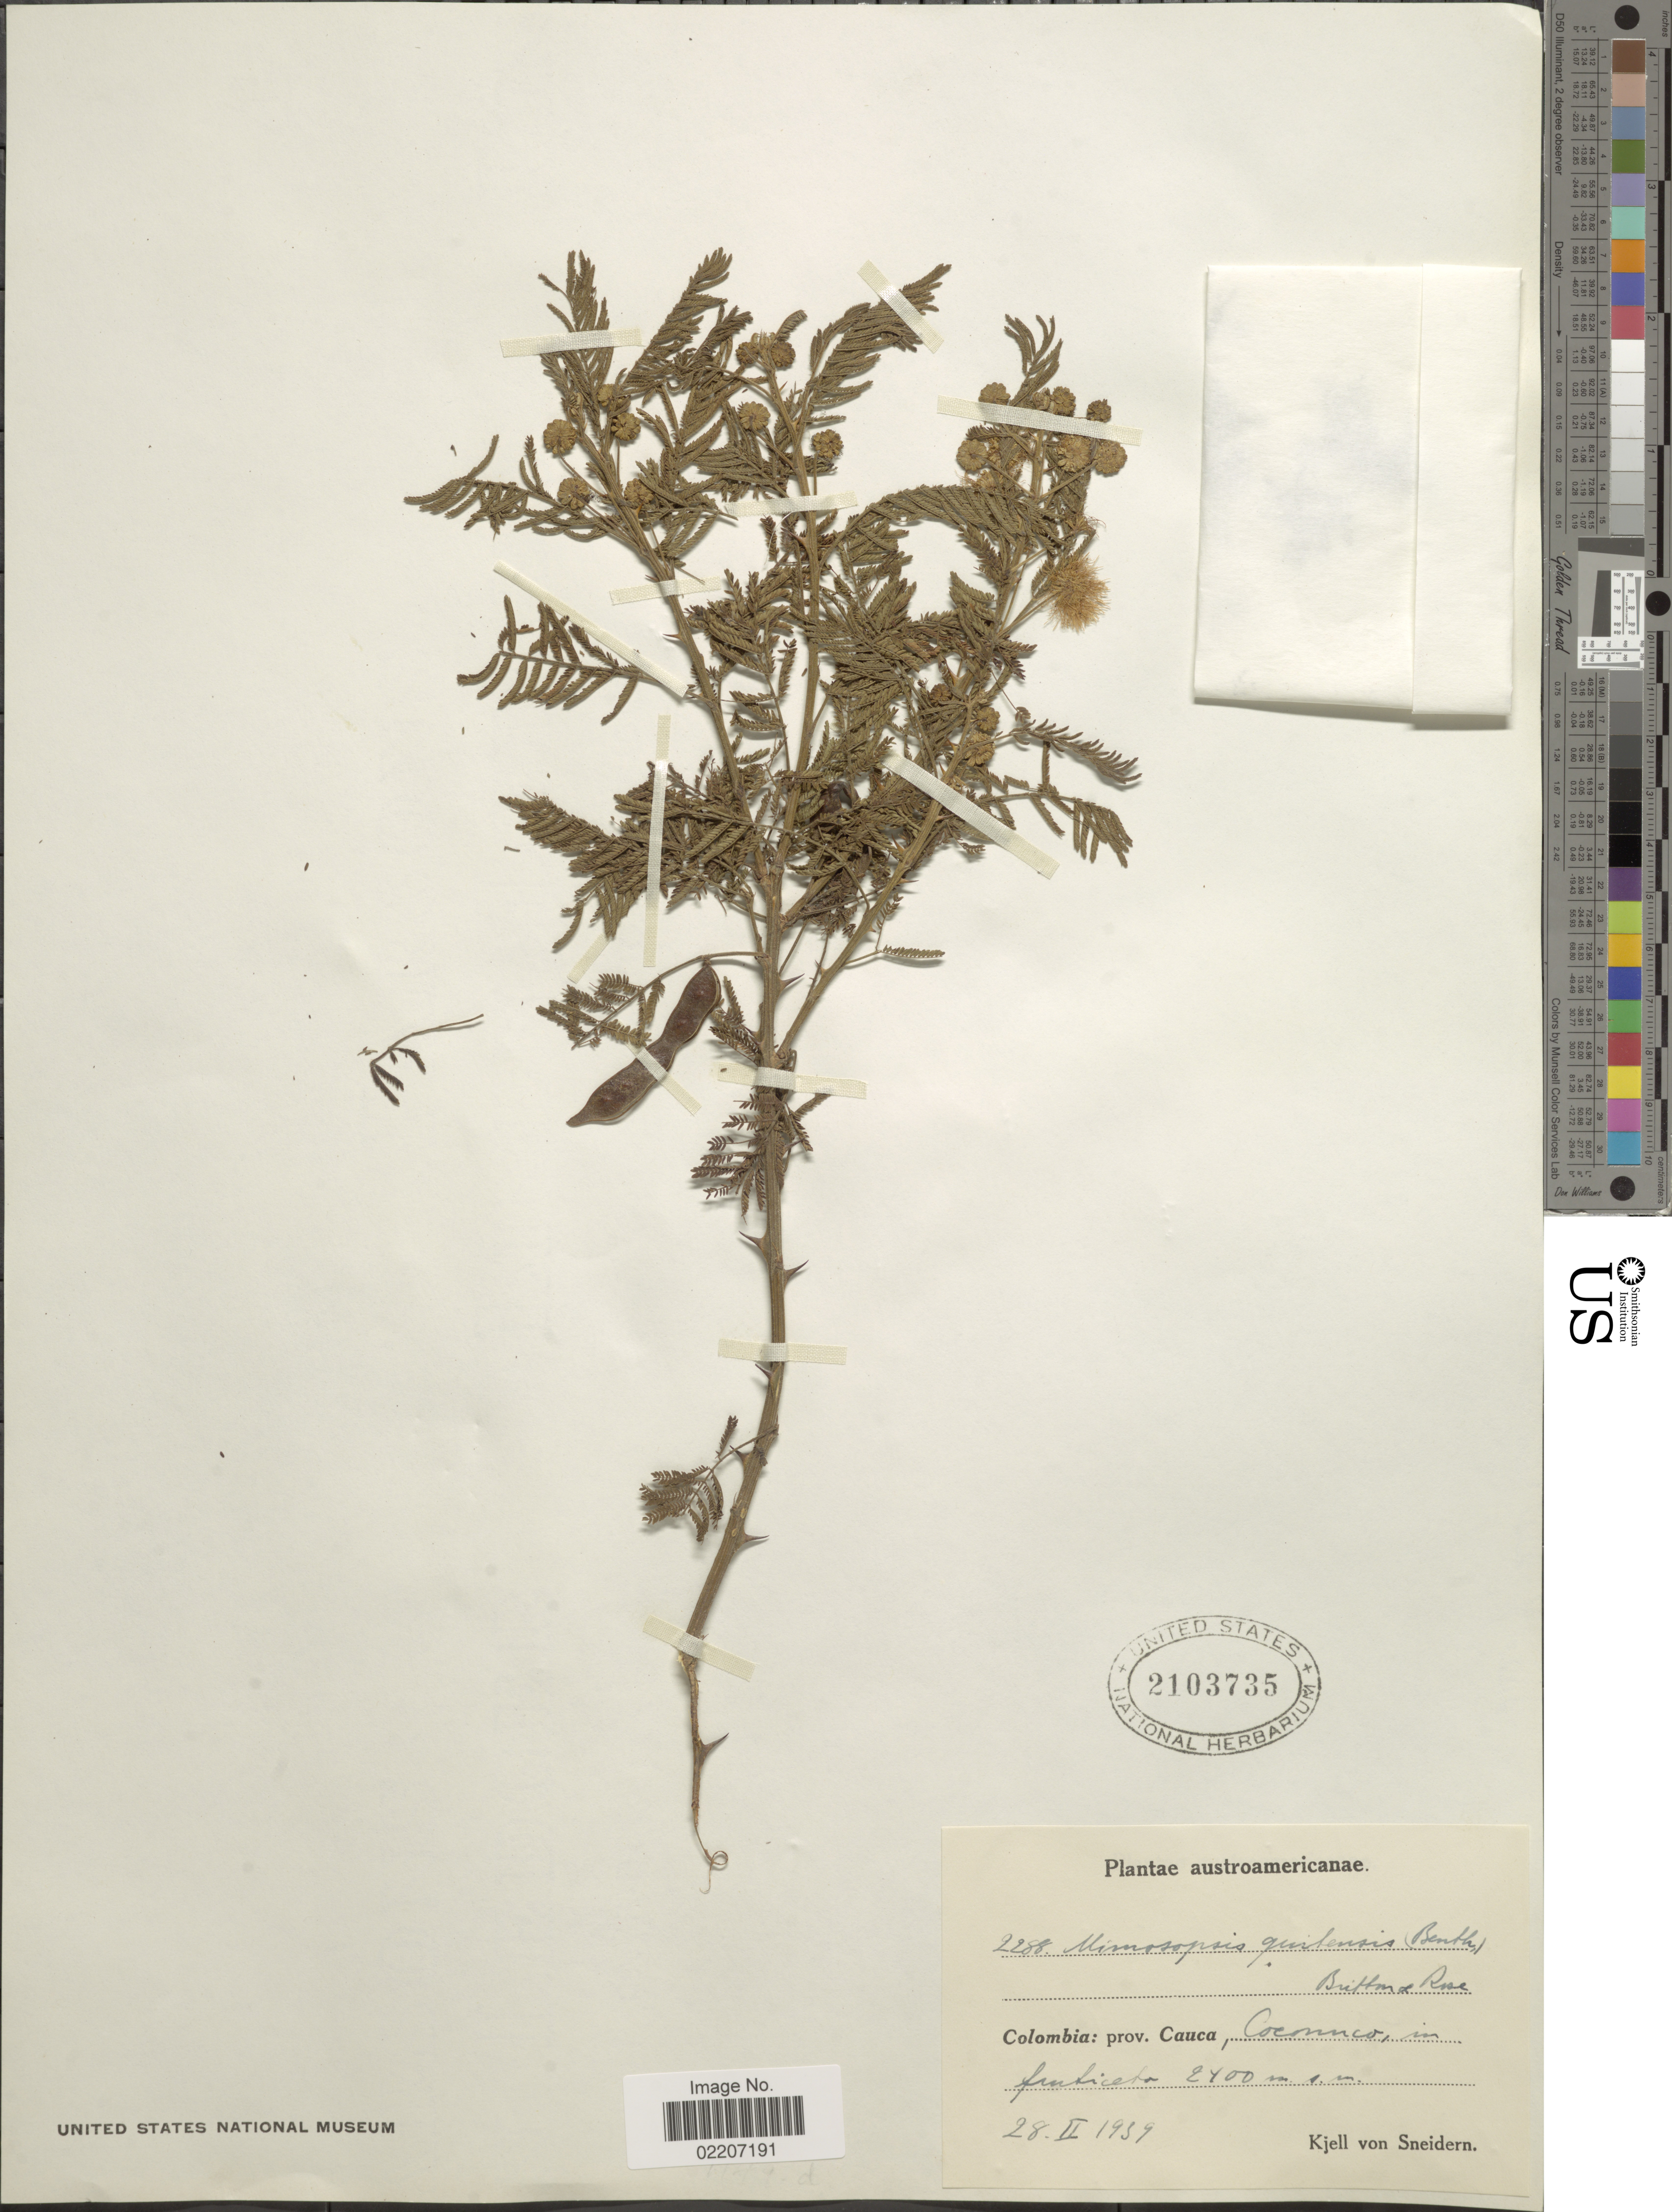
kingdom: Plantae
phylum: Tracheophyta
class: Magnoliopsida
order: Fabales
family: Fabaceae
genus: Mimosa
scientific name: Mimosa quitensis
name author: Benth.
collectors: K. von Sneidern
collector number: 2288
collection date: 1939-02-28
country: Colombia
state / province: Cauca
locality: Coconuco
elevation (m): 2400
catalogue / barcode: US 2103735